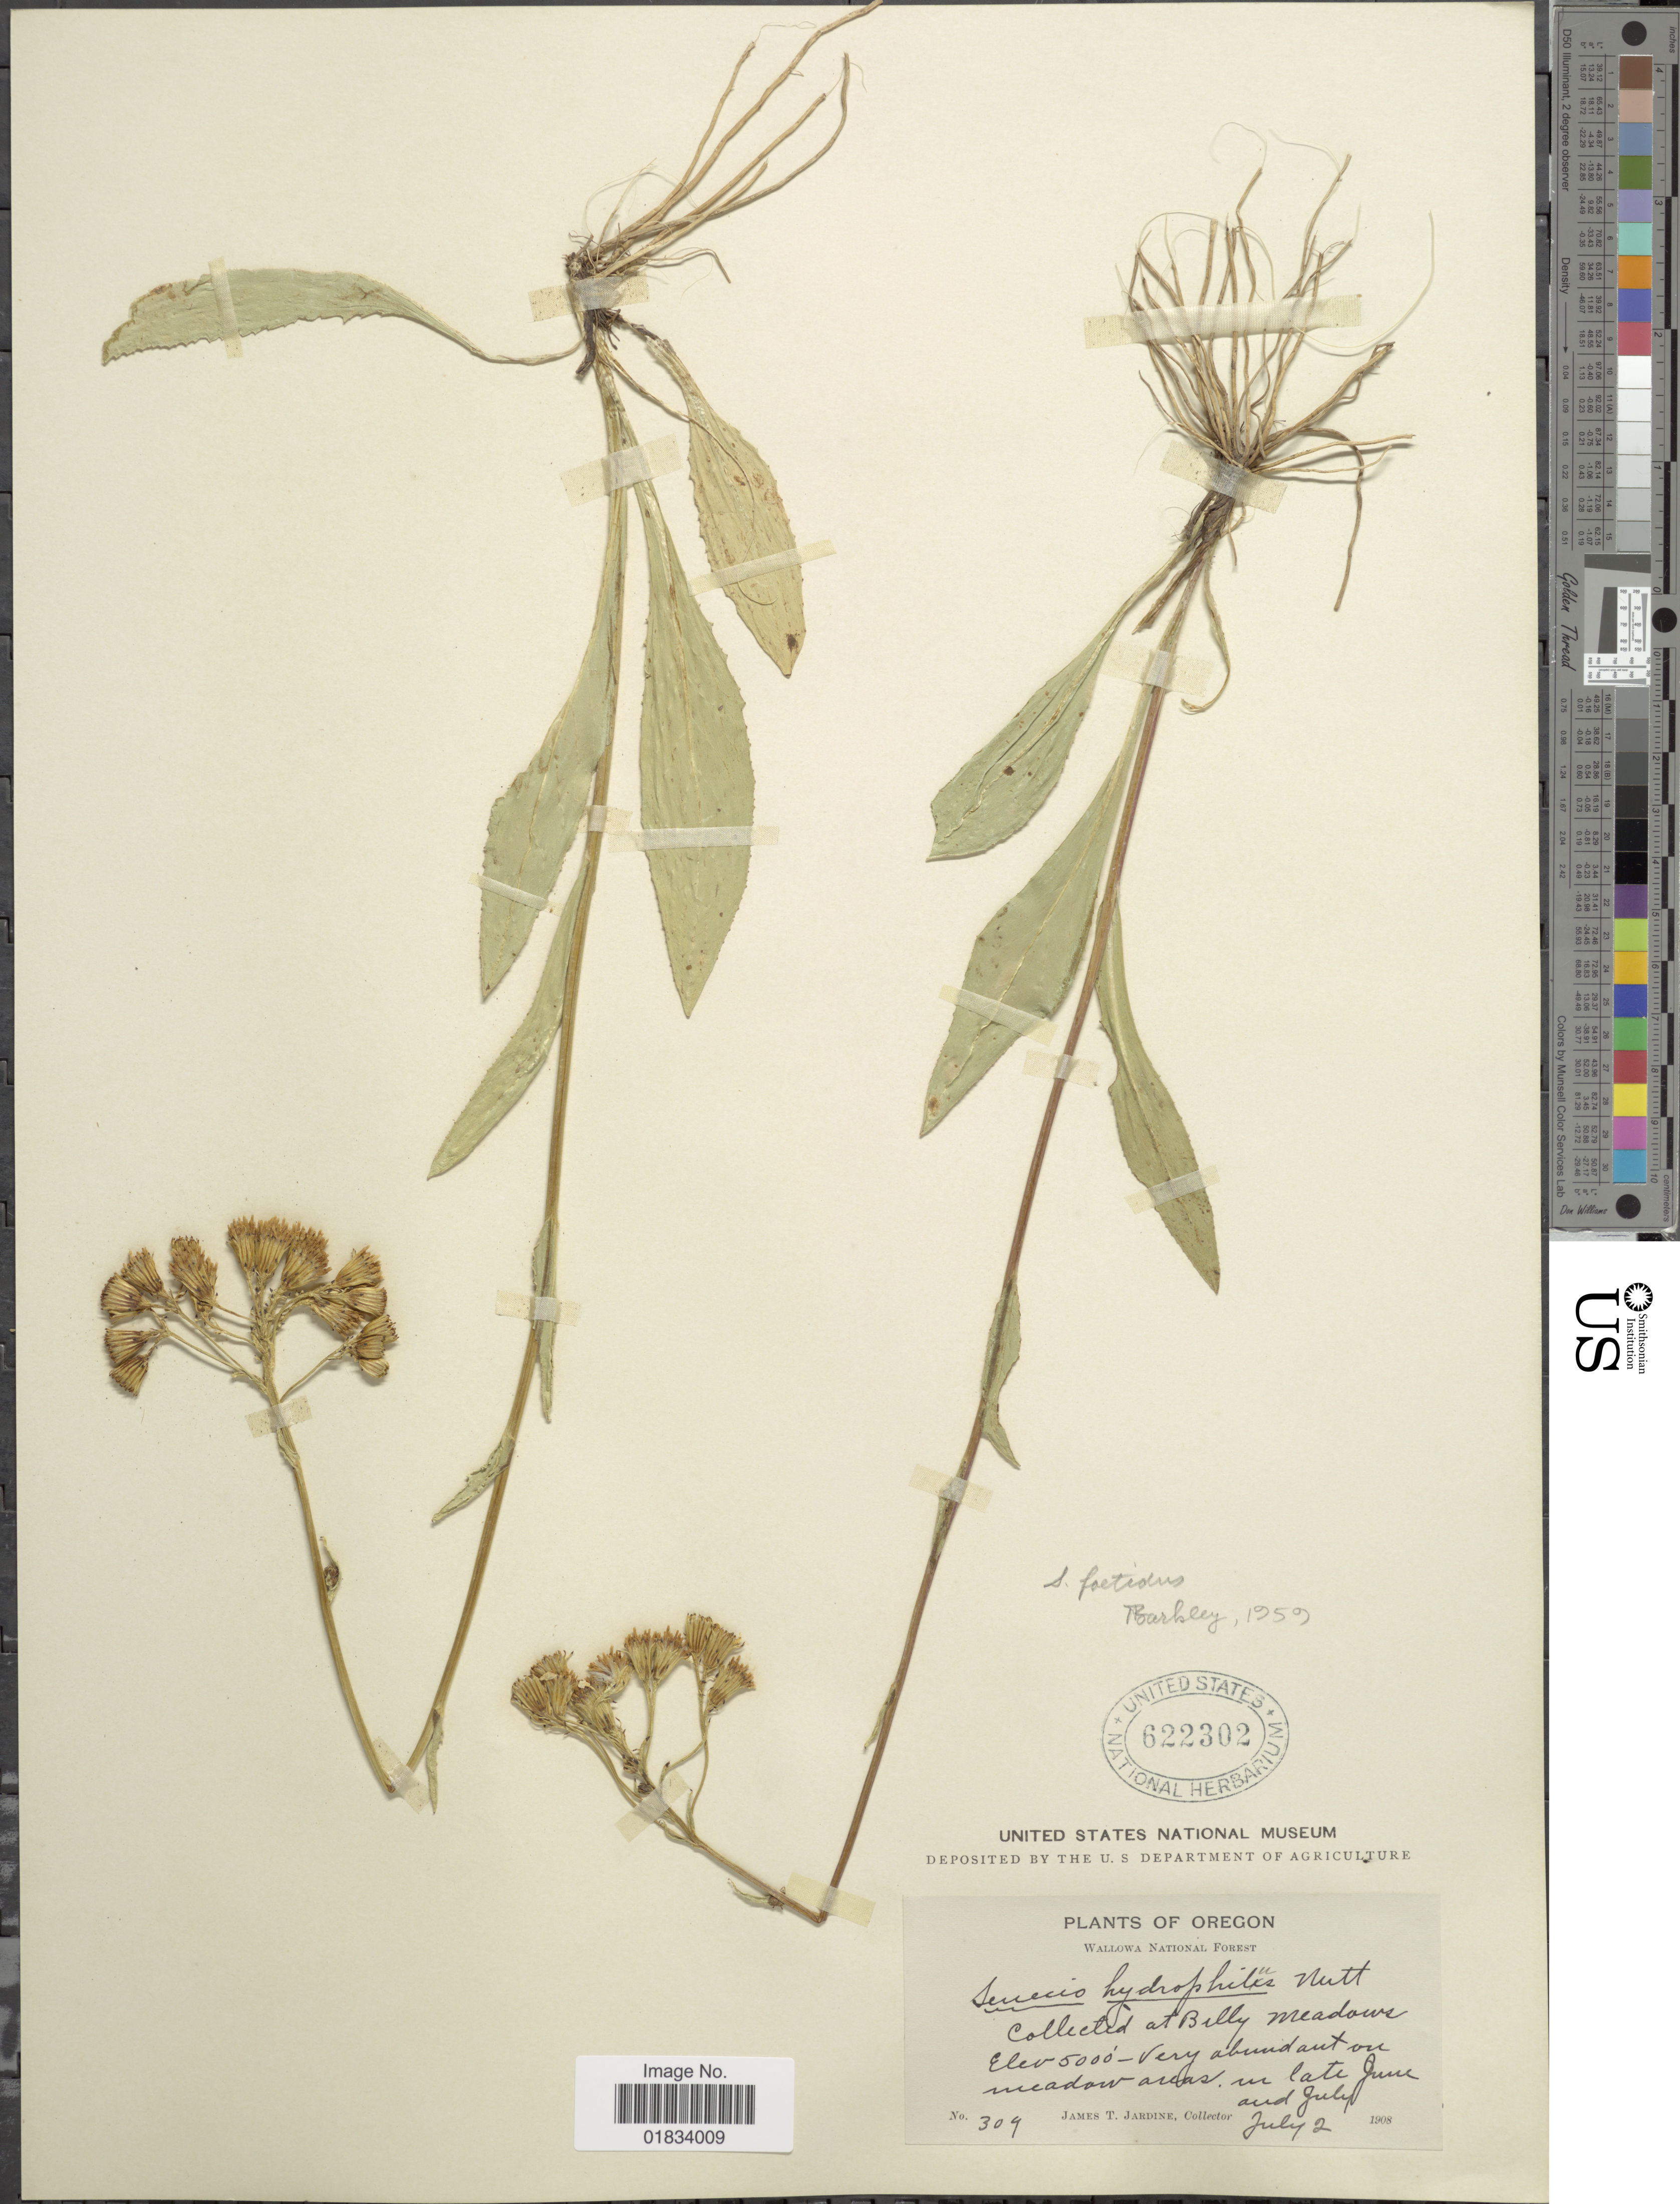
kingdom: Plantae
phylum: Tracheophyta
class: Magnoliopsida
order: Asterales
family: Asteraceae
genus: Senecio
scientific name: Senecio hydrophilus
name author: Nutt.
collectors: J. T. Jardine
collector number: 309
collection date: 1908-07-02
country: United States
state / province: Oregon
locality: Wallowa National Forest, Billy Meadows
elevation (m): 1524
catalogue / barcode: US 662302